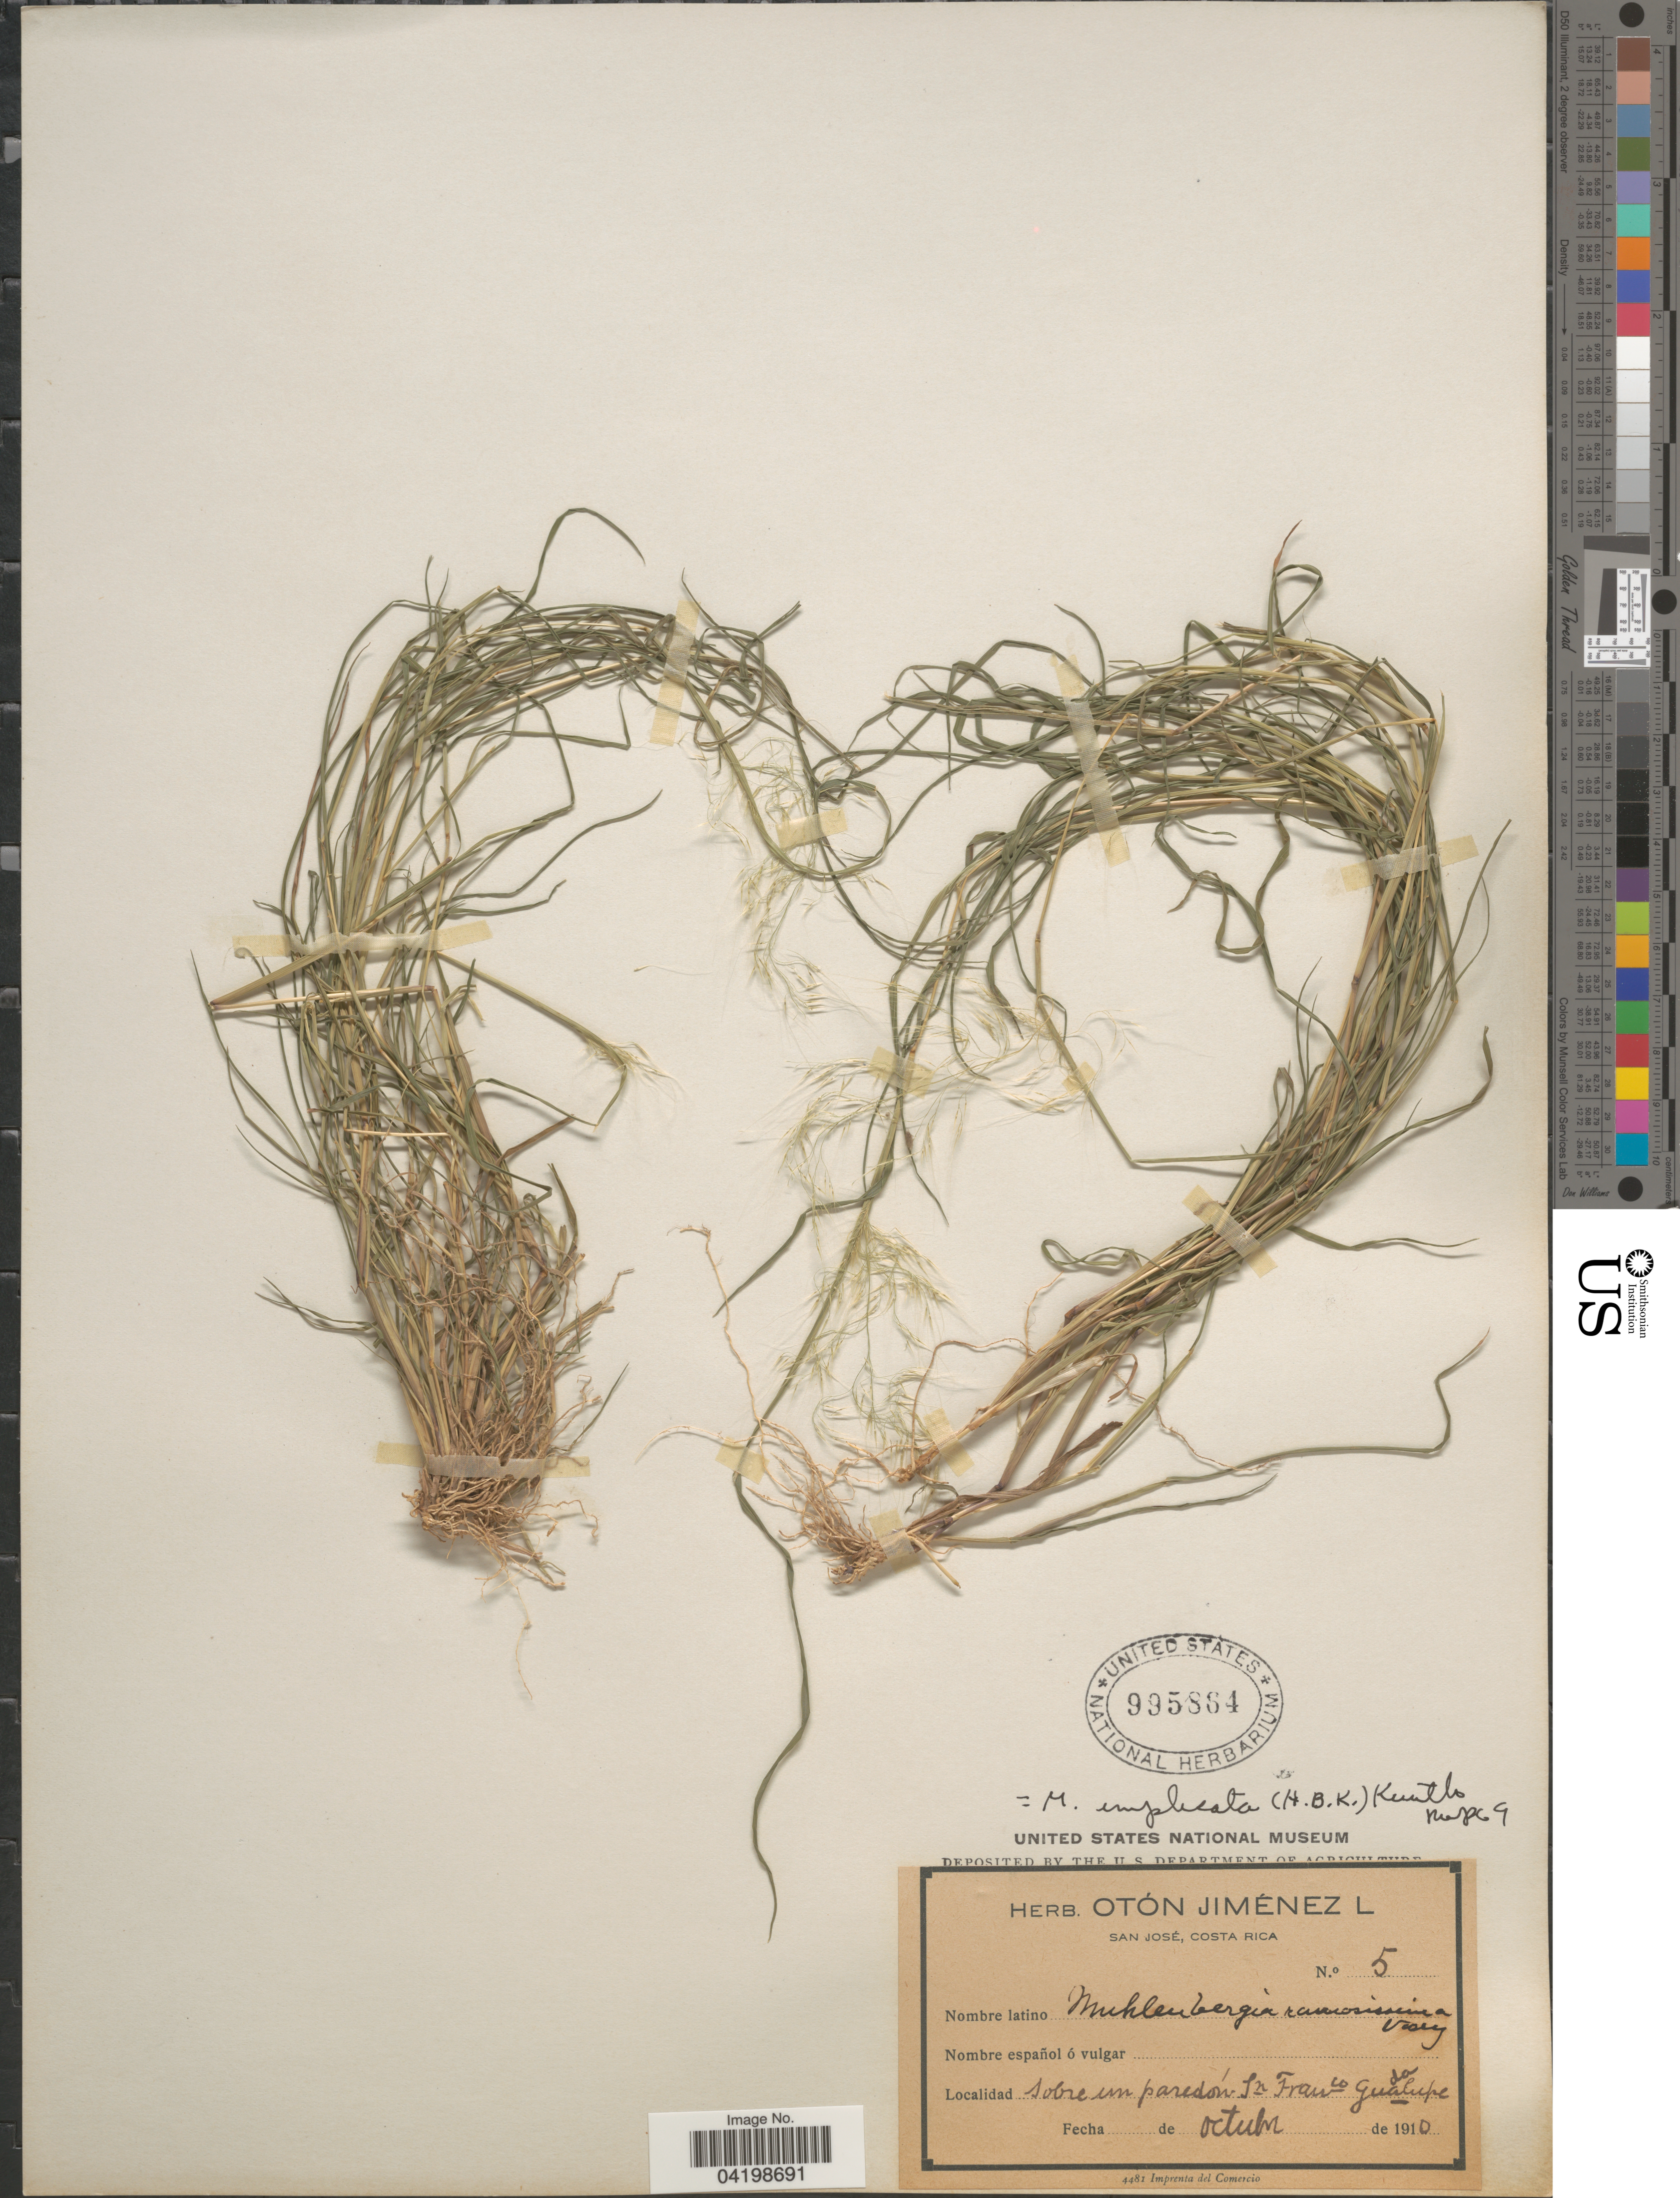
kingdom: Plantae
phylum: Tracheophyta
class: Liliopsida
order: Poales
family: Poaceae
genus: Muhlenbergia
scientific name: Muhlenbergia implicata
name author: (Kunth) Trin.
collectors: Ex herb. Oton Jiménez L.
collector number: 5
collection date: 1910-10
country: Costa Rica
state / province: San José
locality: Sobre un paredón Sn Franco Guadalupe.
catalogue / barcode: US 995864